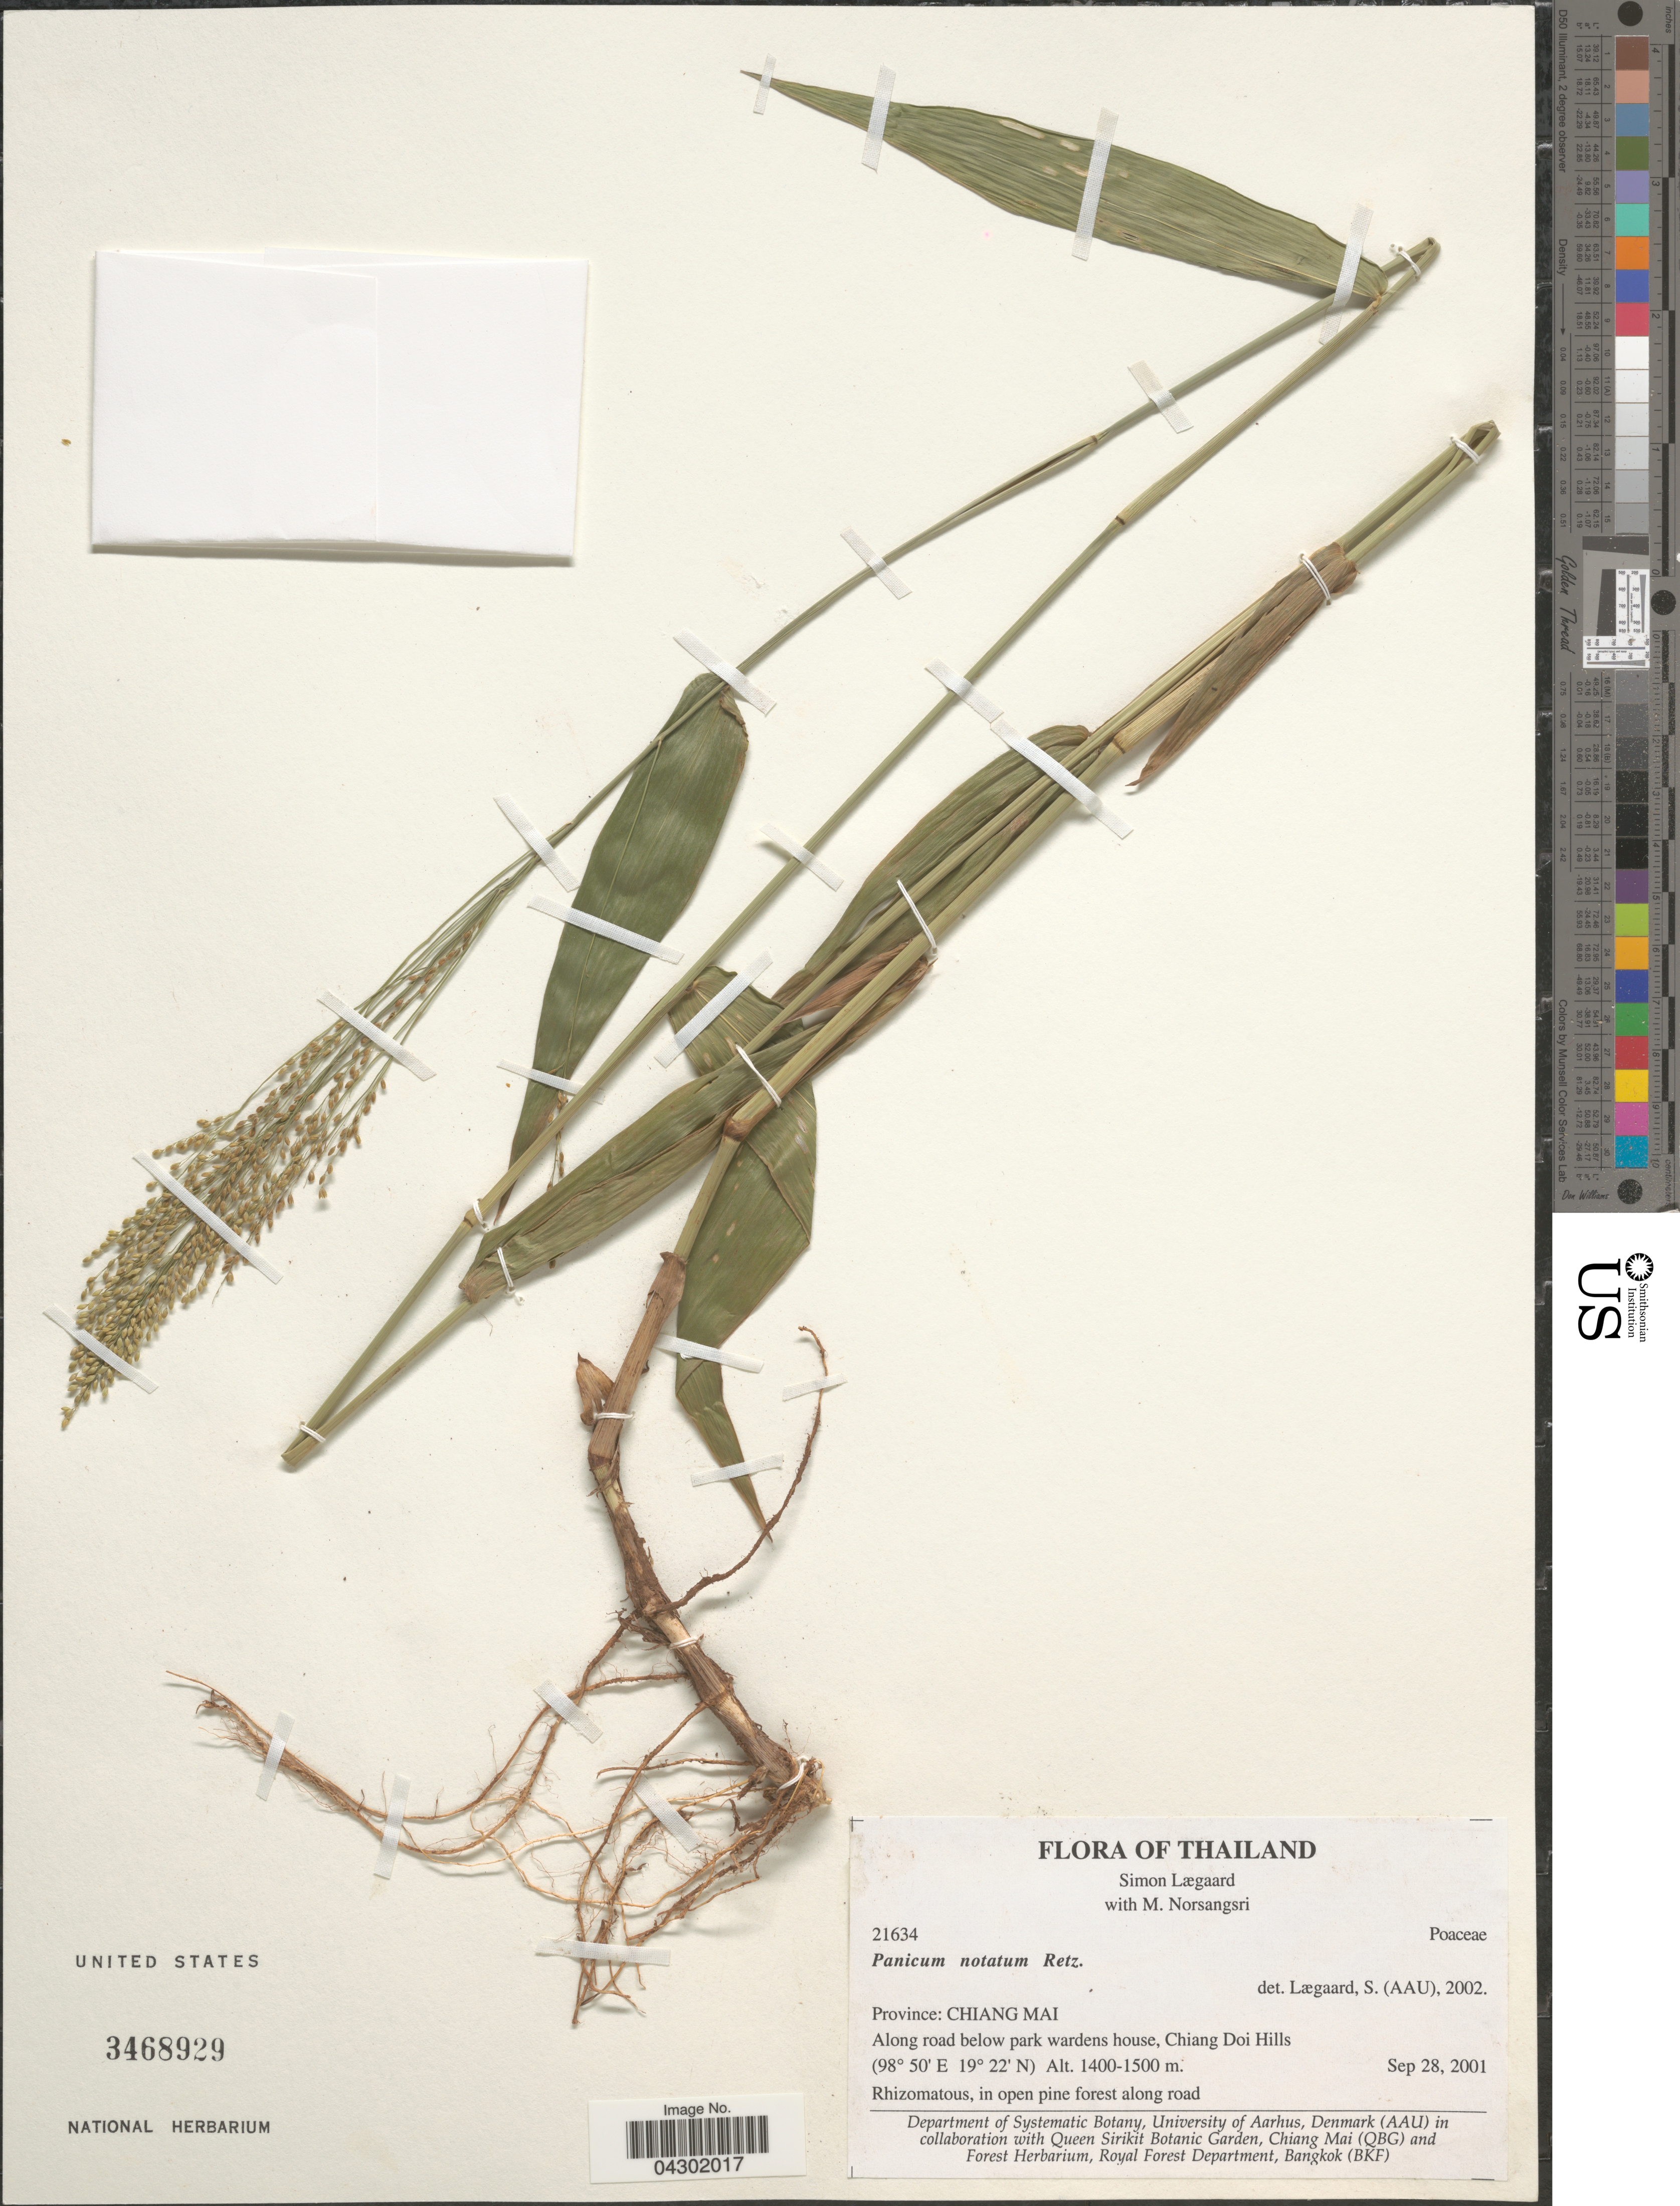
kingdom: Plantae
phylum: Tracheophyta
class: Liliopsida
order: Poales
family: Poaceae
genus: Panicum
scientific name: Panicum notatum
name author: Retz.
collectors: S. Lægaard & M. Norsangsri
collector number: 21634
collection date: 2001-09-28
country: Thailand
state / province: Chiang Mai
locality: Along road below park wardens house, Chiang Doi Hills. In open pine forest along road.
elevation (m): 1400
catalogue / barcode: US 3468929